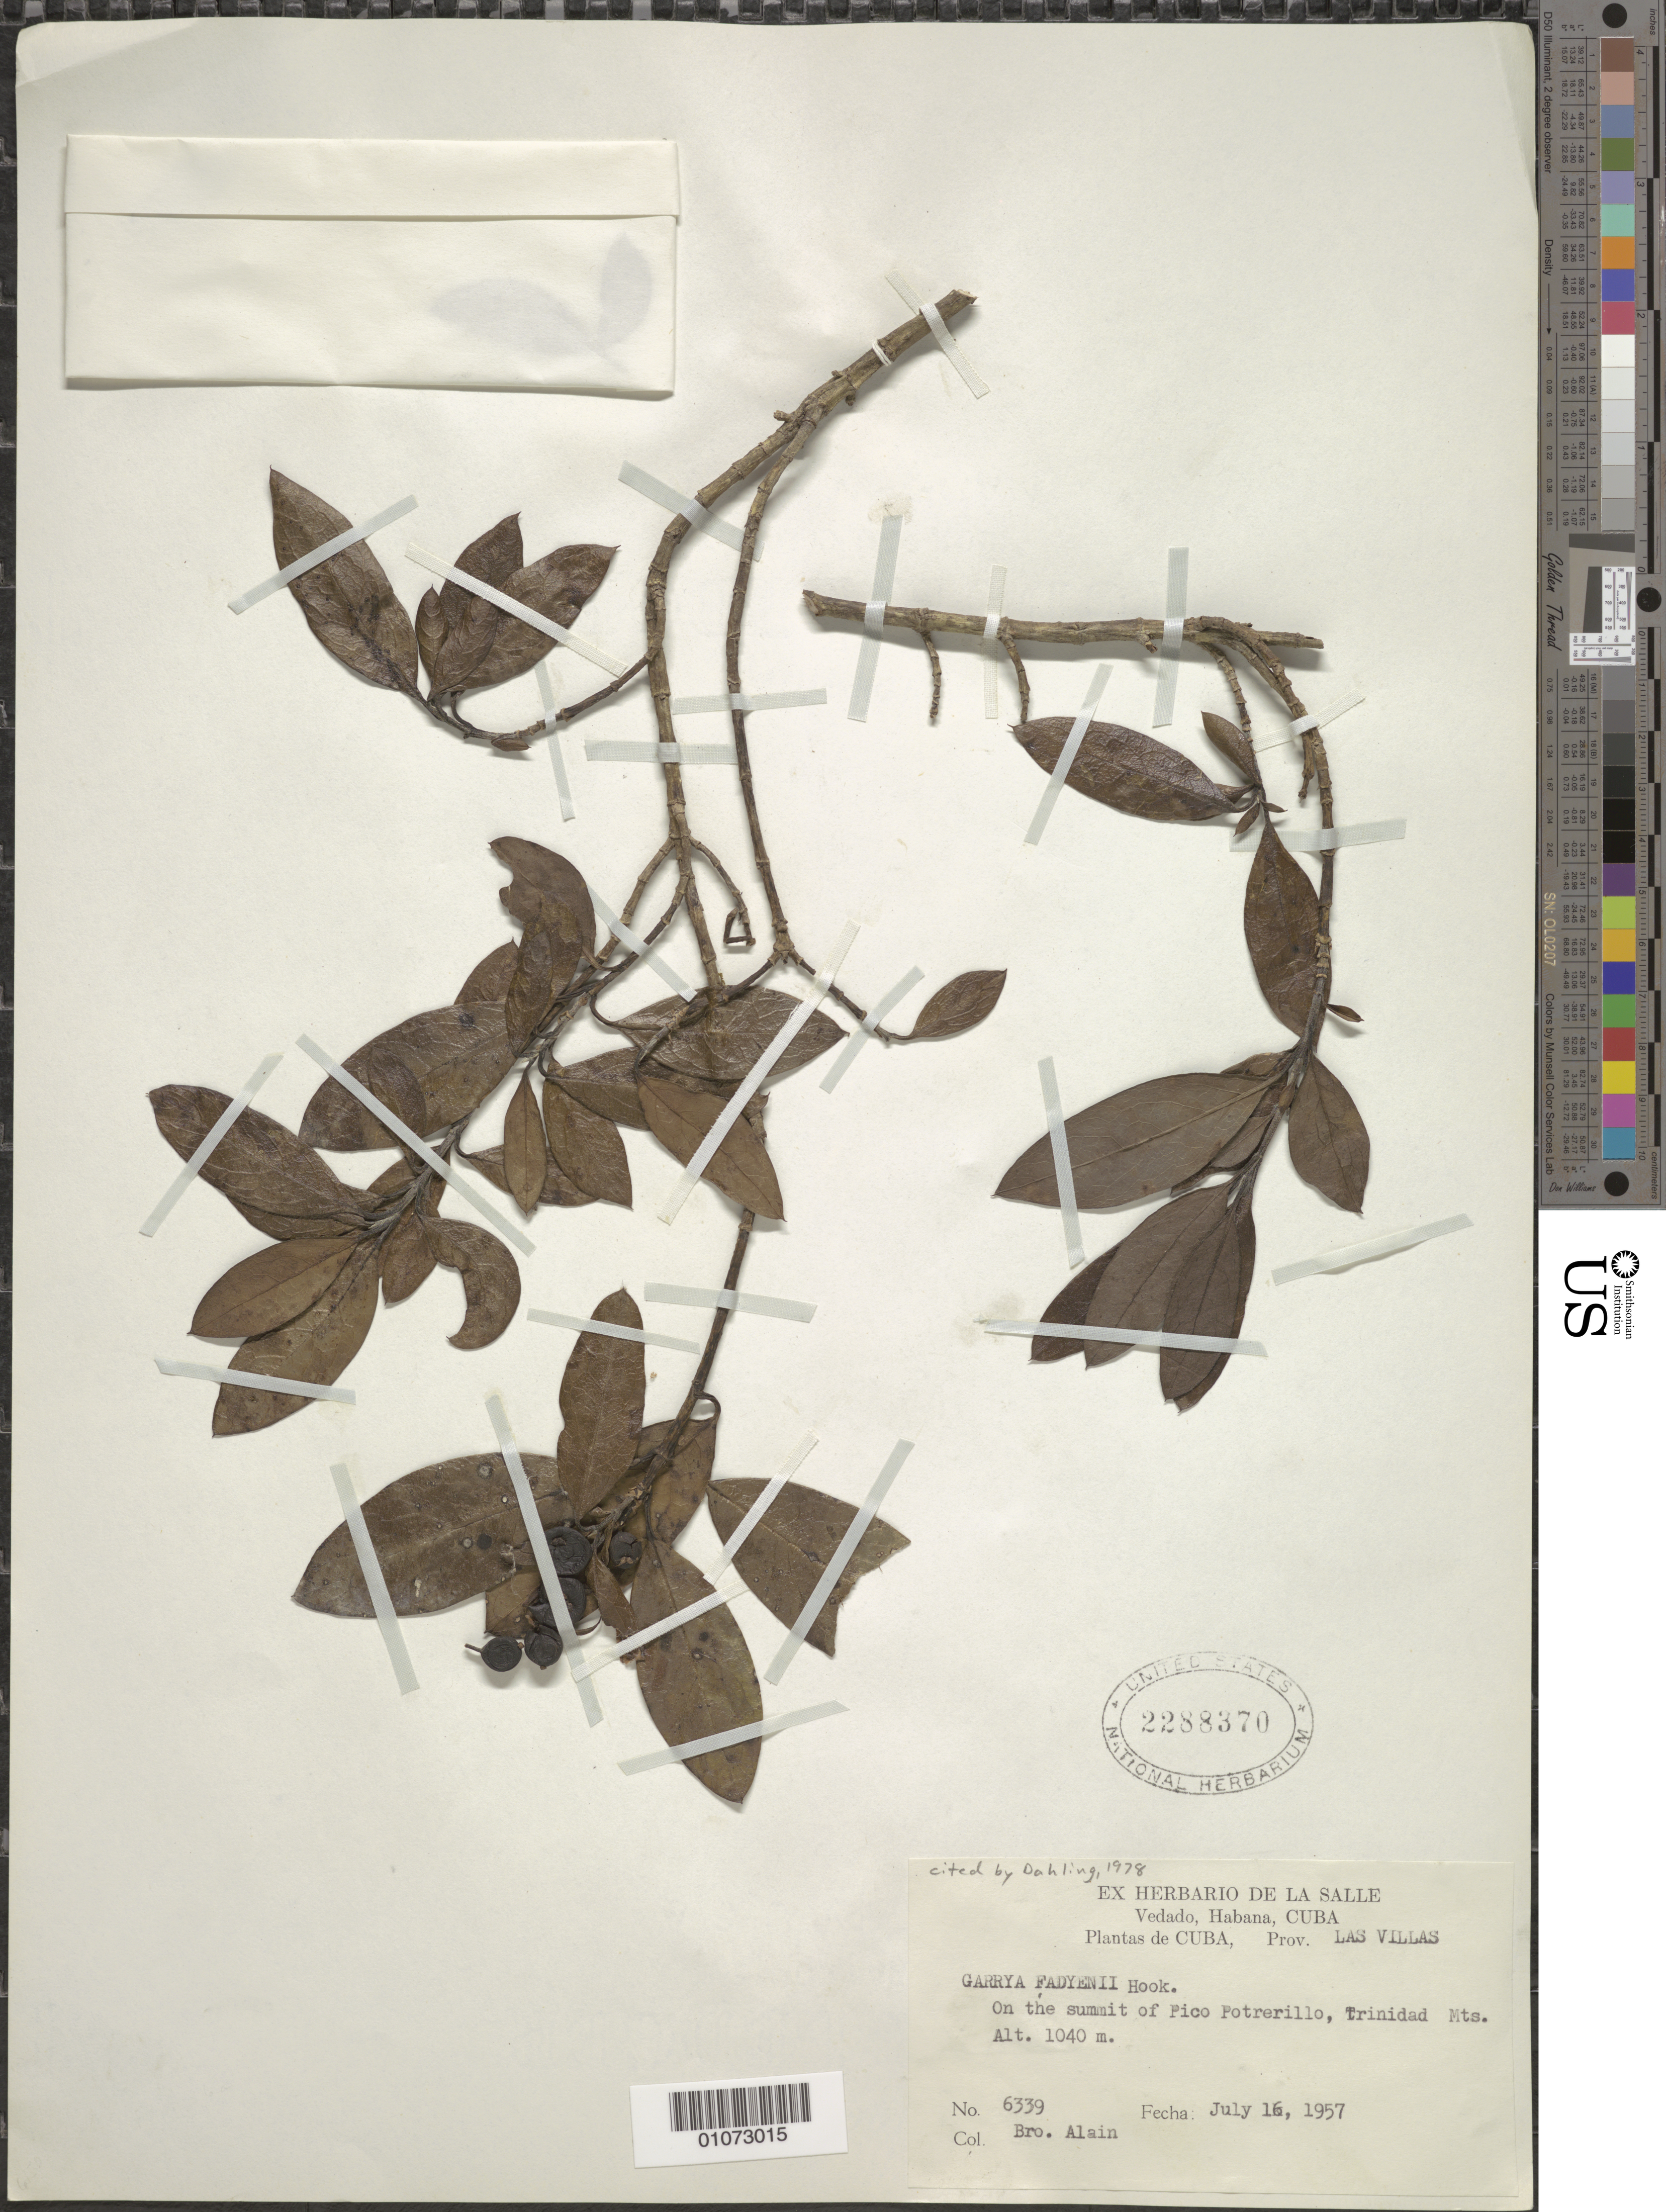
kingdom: Plantae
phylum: Tracheophyta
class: Magnoliopsida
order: Garryales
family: Garryaceae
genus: Garrya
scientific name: Garrya fadyenii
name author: Hook.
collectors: A. H. Liogier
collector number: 6339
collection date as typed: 16 Jul 1957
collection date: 1957-07-16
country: Cuba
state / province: Las Villas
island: Cuba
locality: On the summit of Pico Potrerillo, Trinidad Mountains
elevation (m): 1040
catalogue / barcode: US 2288370